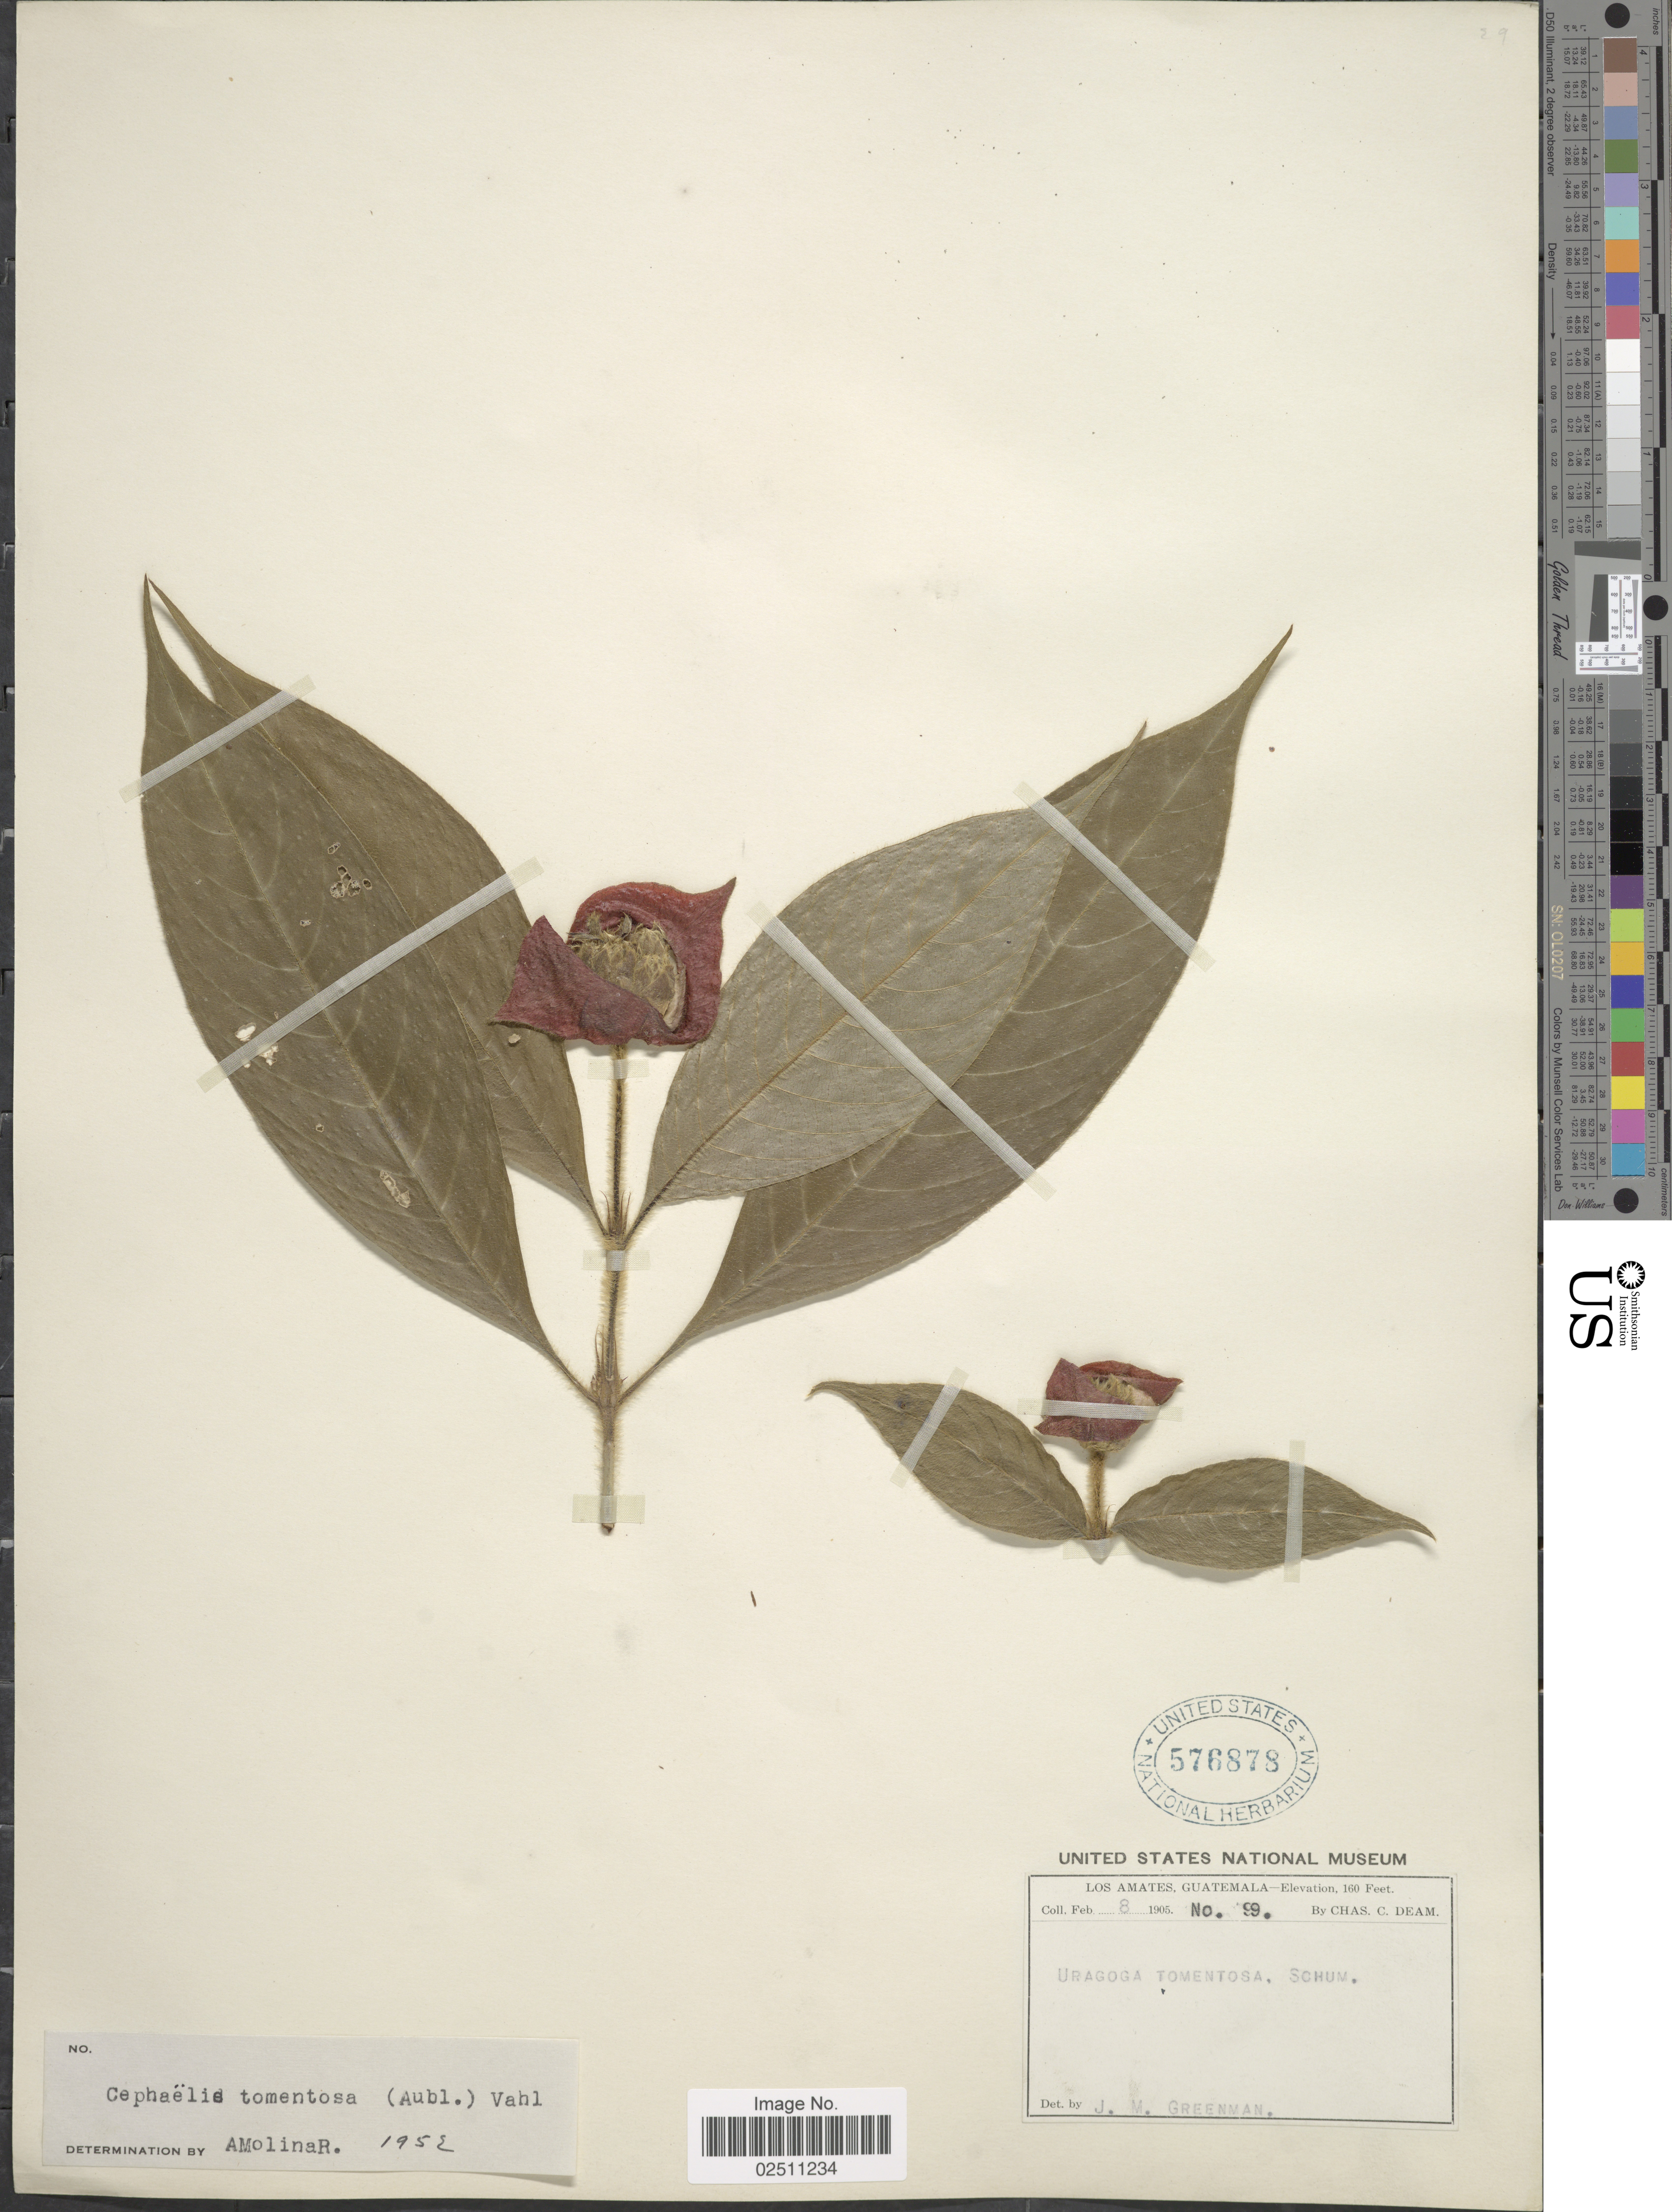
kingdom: Plantae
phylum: Tracheophyta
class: Magnoliopsida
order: Gentianales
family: Rubiaceae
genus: Psychotria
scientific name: Psychotria poeppigiana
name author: Müll. Arg.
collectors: C. C. Deam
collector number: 99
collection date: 1905-02-08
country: Guatemala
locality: Los Amates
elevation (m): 49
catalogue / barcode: US 576878